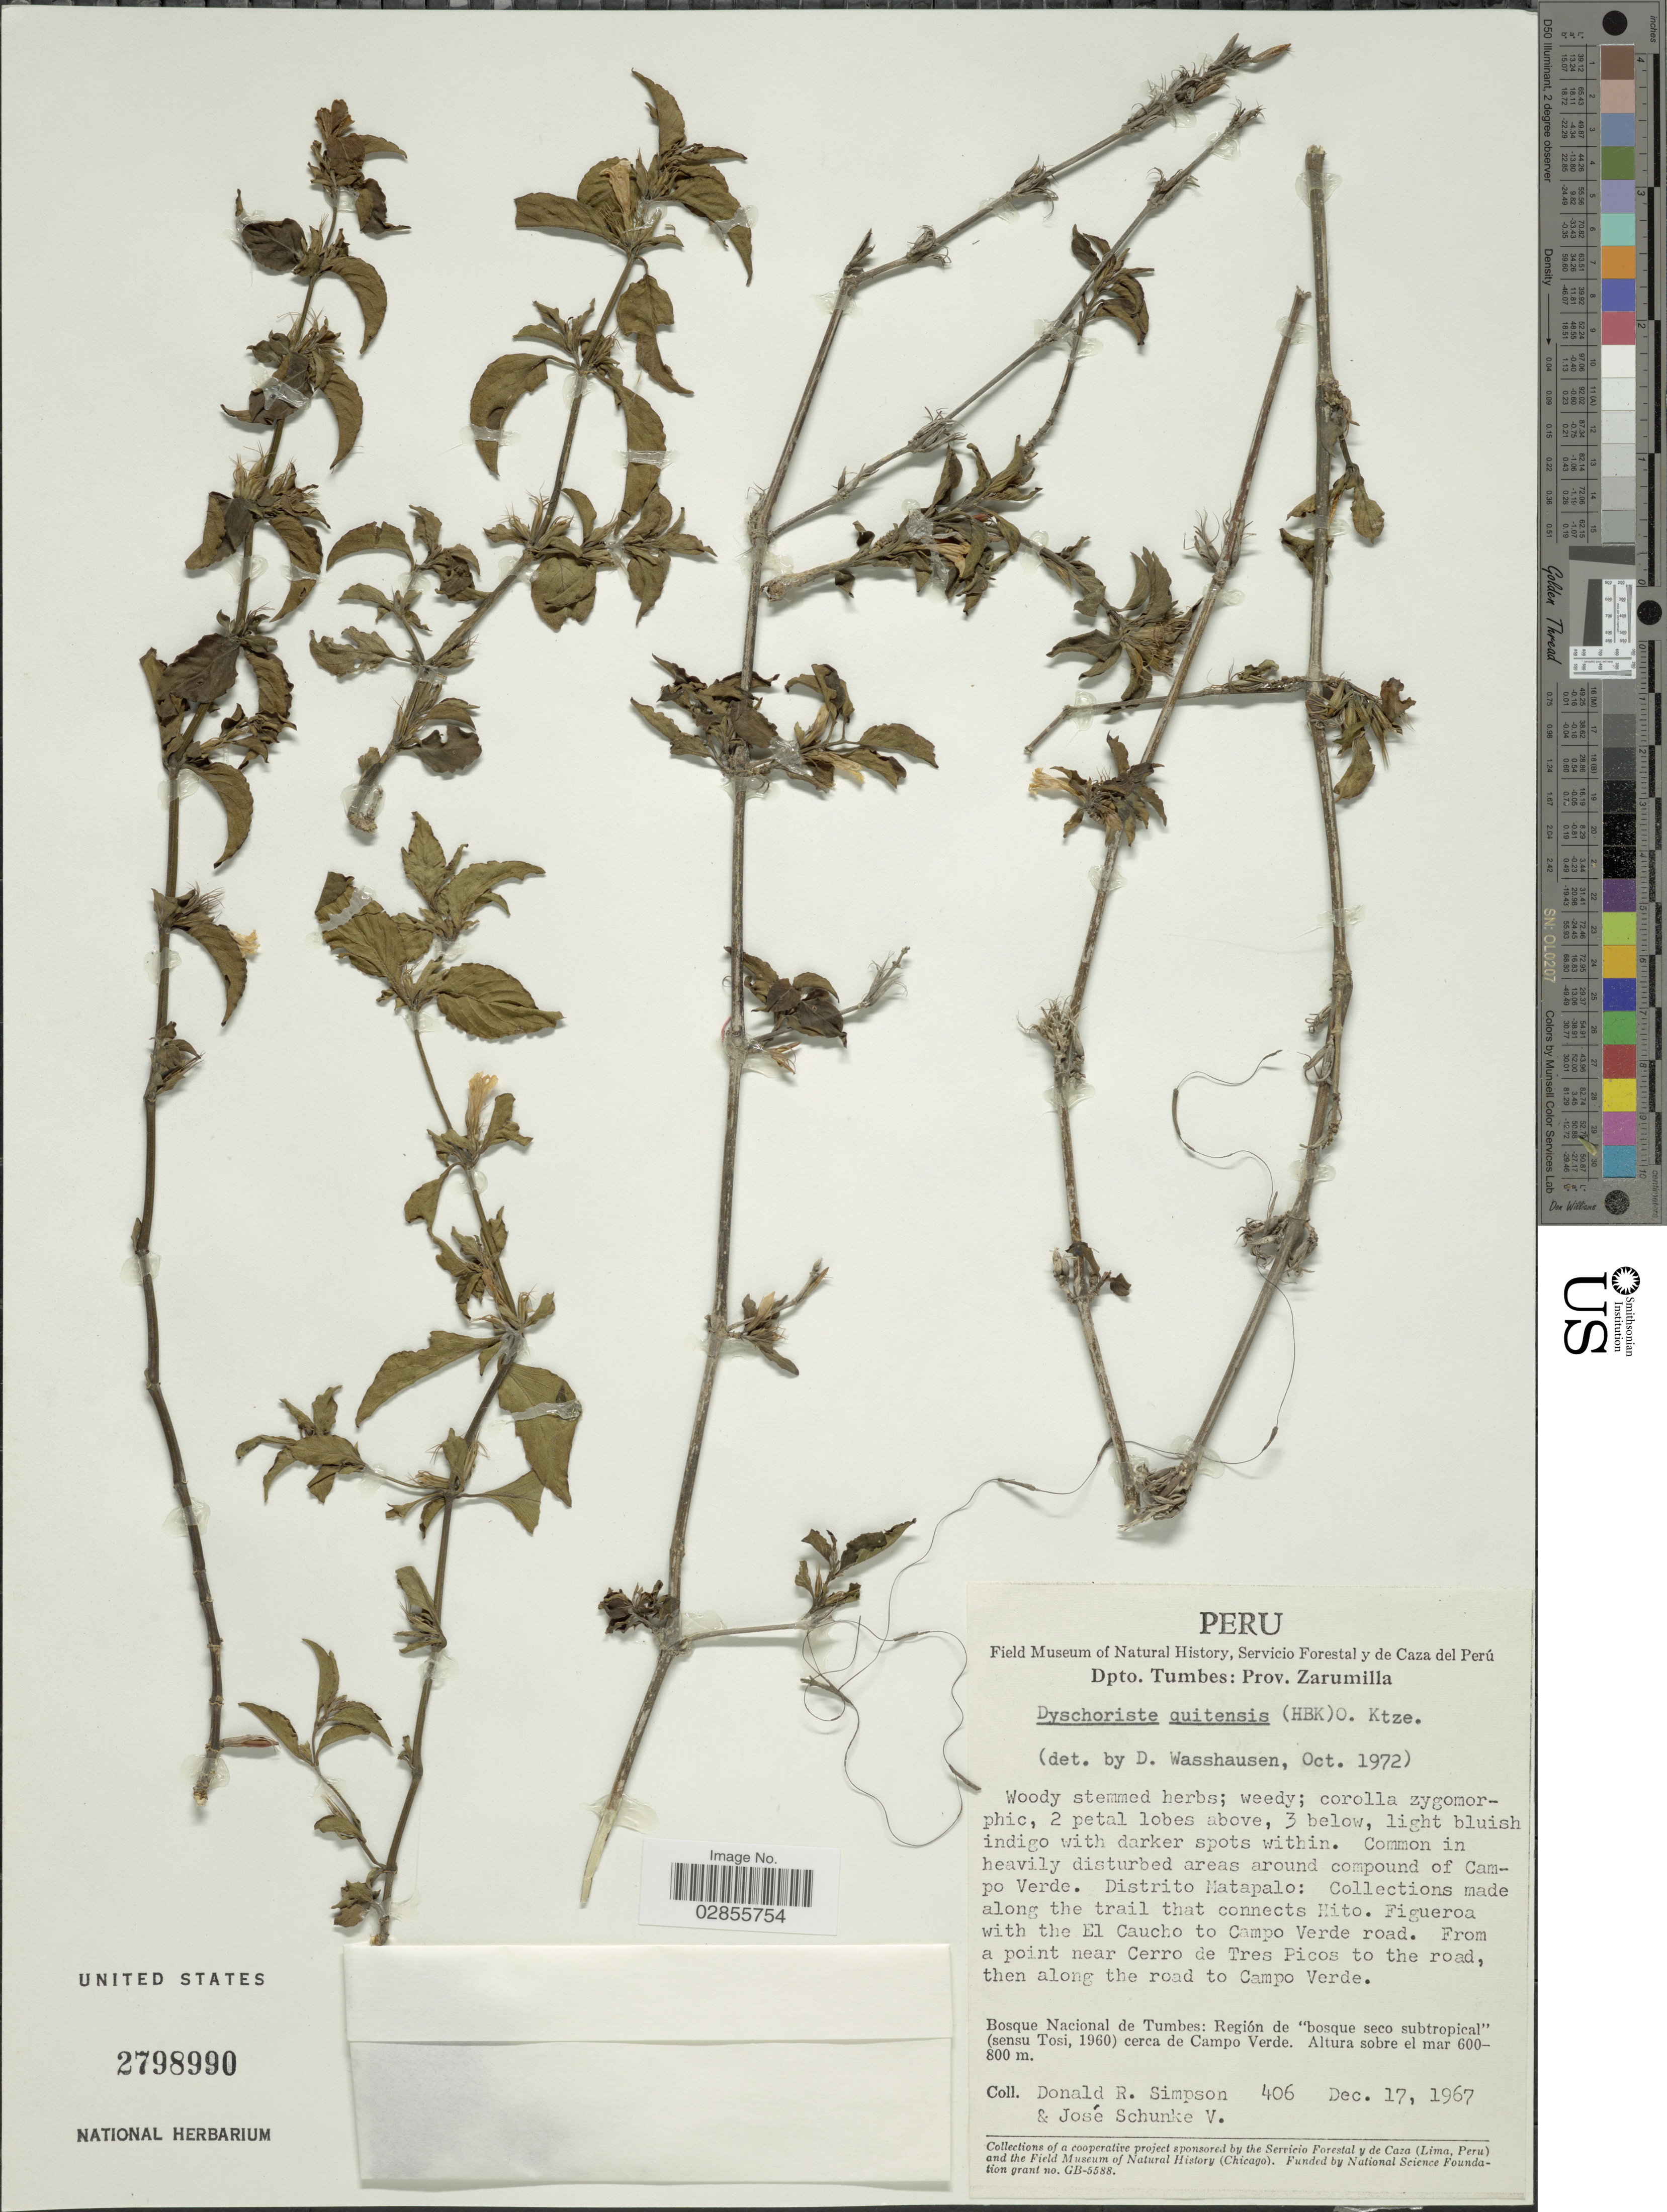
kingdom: Plantae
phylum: Tracheophyta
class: Magnoliopsida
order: Lamiales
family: Acanthaceae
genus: Dyschoriste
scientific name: Dyschoriste quitensis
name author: (Kunth) Kuntze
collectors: D. R. Simpson & J. Schunke Vigo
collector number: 406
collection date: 1967-12-17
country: Peru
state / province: Tumbes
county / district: Zarumilla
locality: Dpto. Tumbes: Prov. Zarumilla. Common in heavily disturbed areas around compound of Campo Verde. Distrito Matapalo: Collections made along the trail that connects Hito. Figueroa with the El Caucho to Campo Verde road. From a point near Cerro de Tres Picos to the road, then along the road to Campo Verde. Bosque Nacional de Tumbes: Regíon de "bosque seco subtropical" (sensu Tosi, 1960) cerca de Campo Verde.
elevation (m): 600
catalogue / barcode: US 2798990